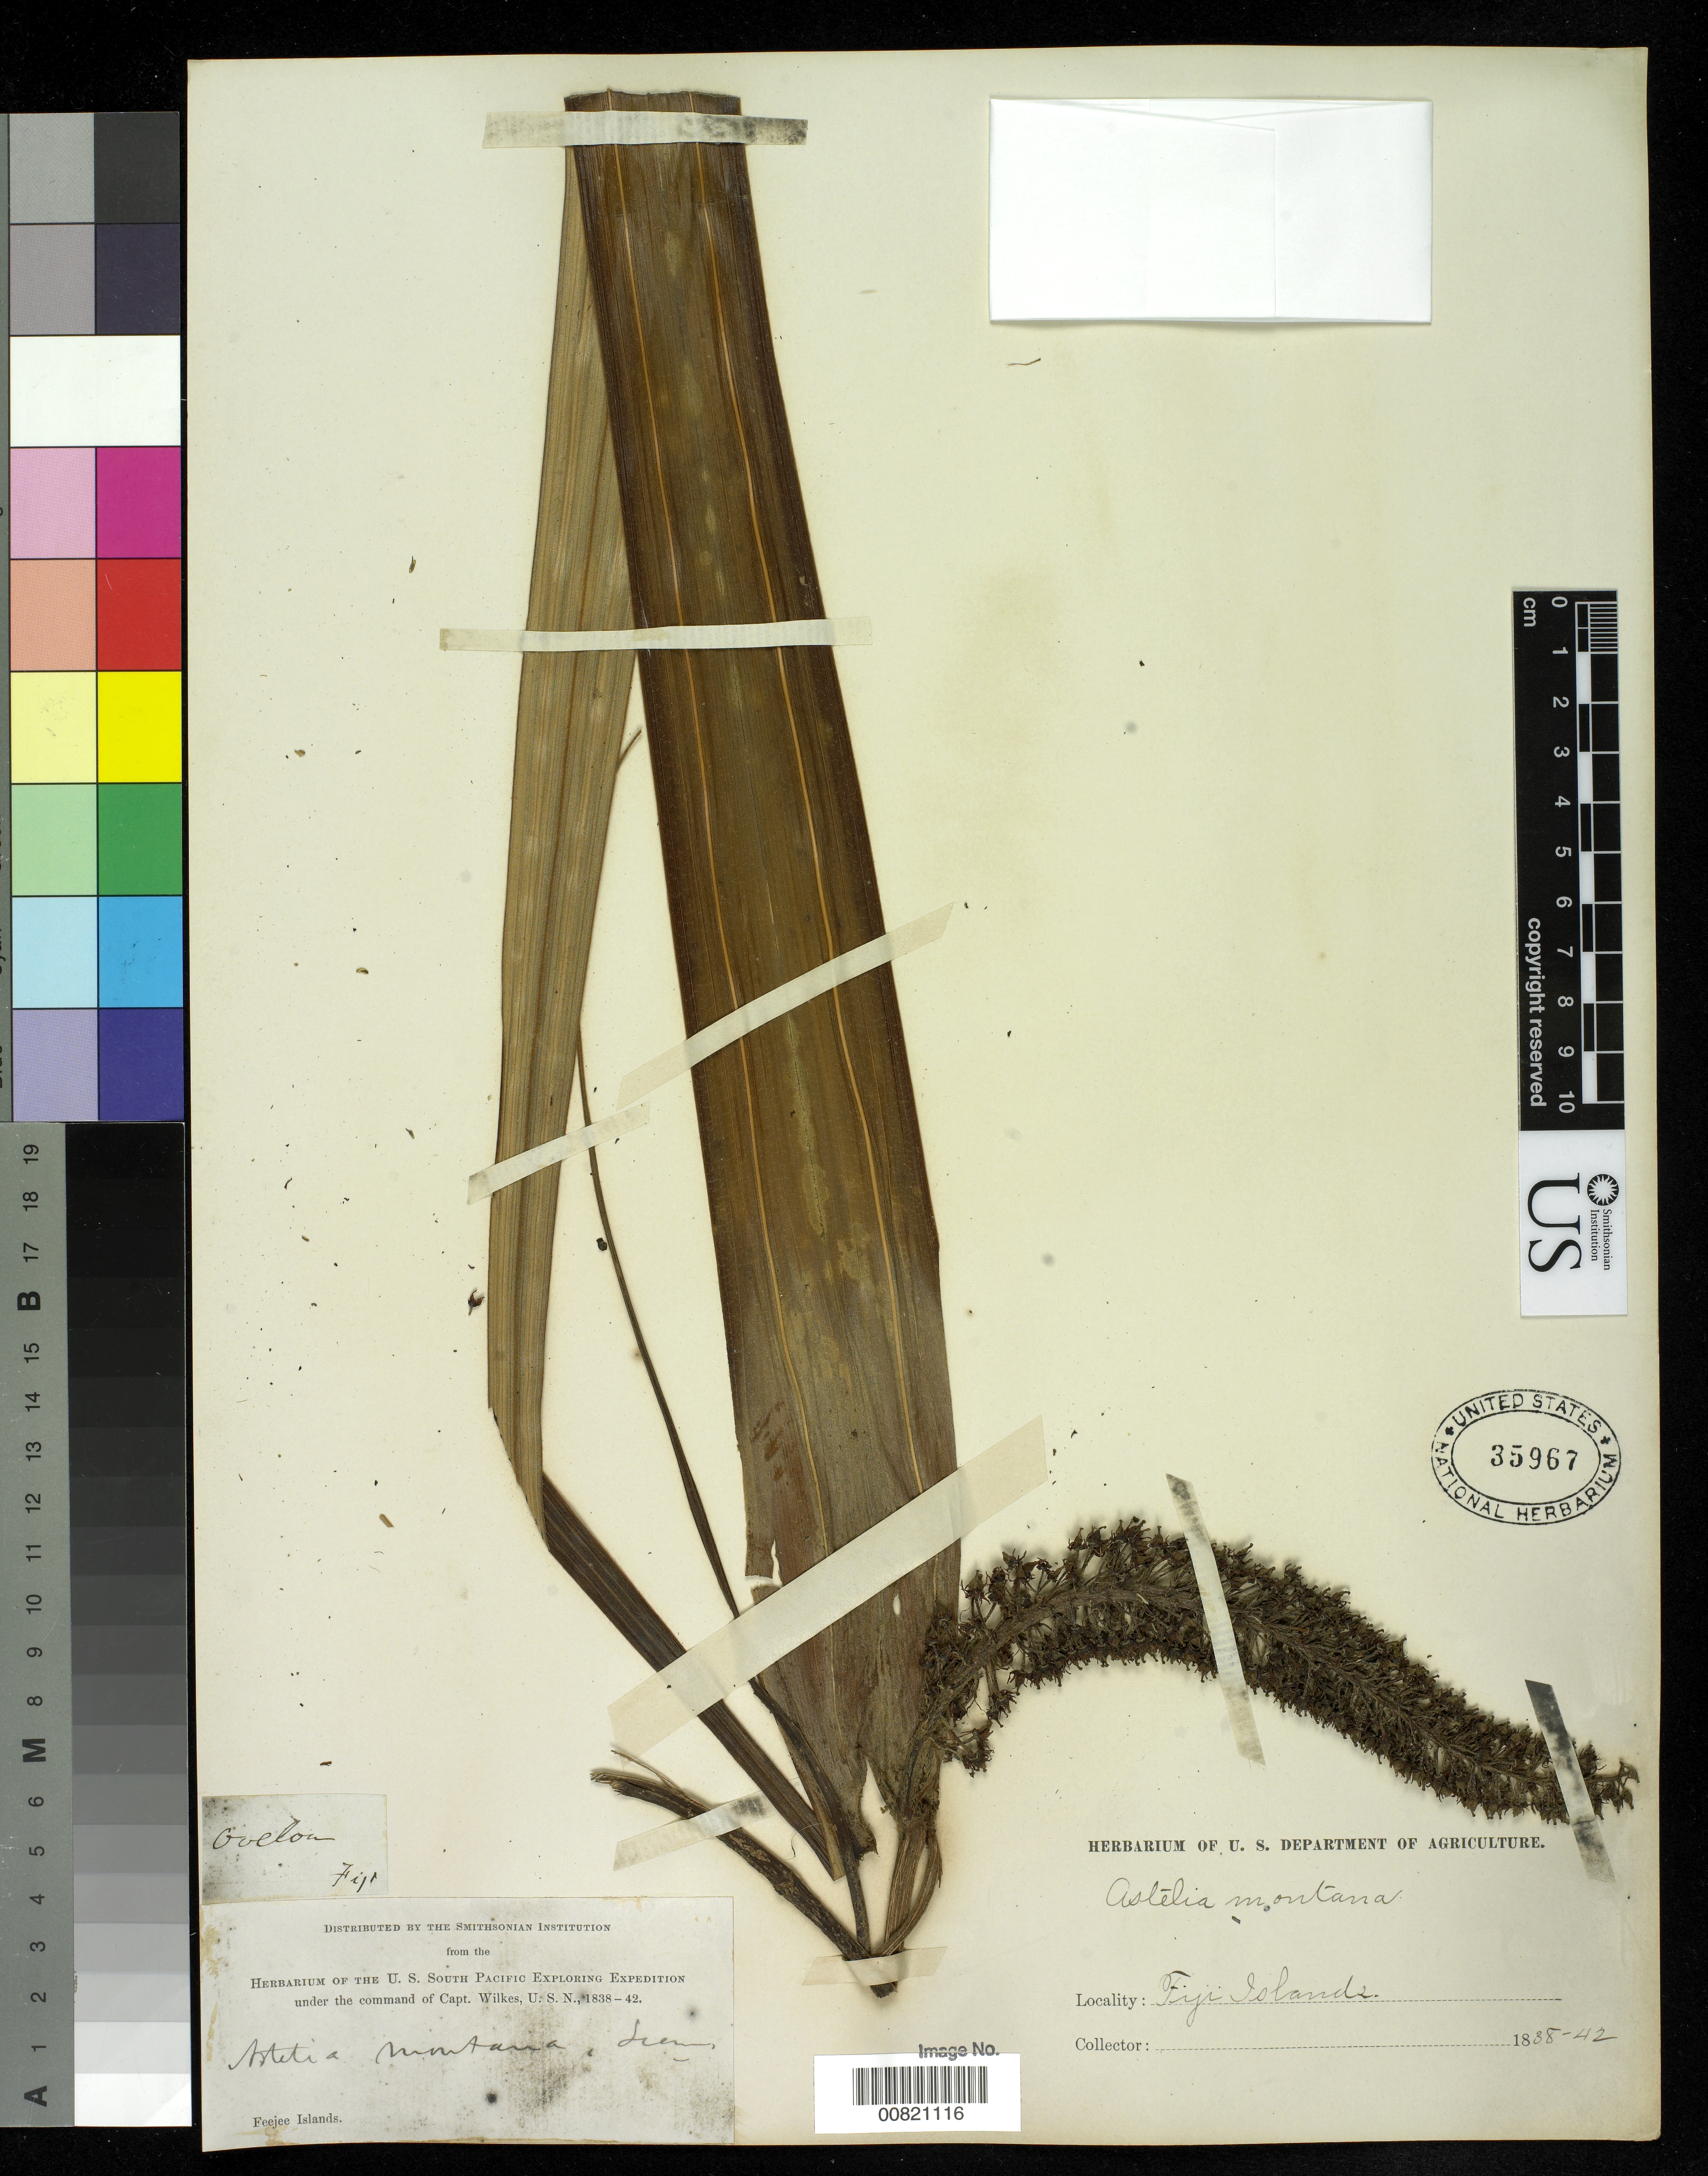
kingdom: Plantae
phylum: Tracheophyta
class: Liliopsida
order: Asparagales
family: Asteliaceae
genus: Astelia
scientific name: Astelia montana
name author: Seem.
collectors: Wilkes Explor. Exped.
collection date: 1838/1842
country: Fiji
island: Ovalau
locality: Ovelou, Feejee Islands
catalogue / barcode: US 35967